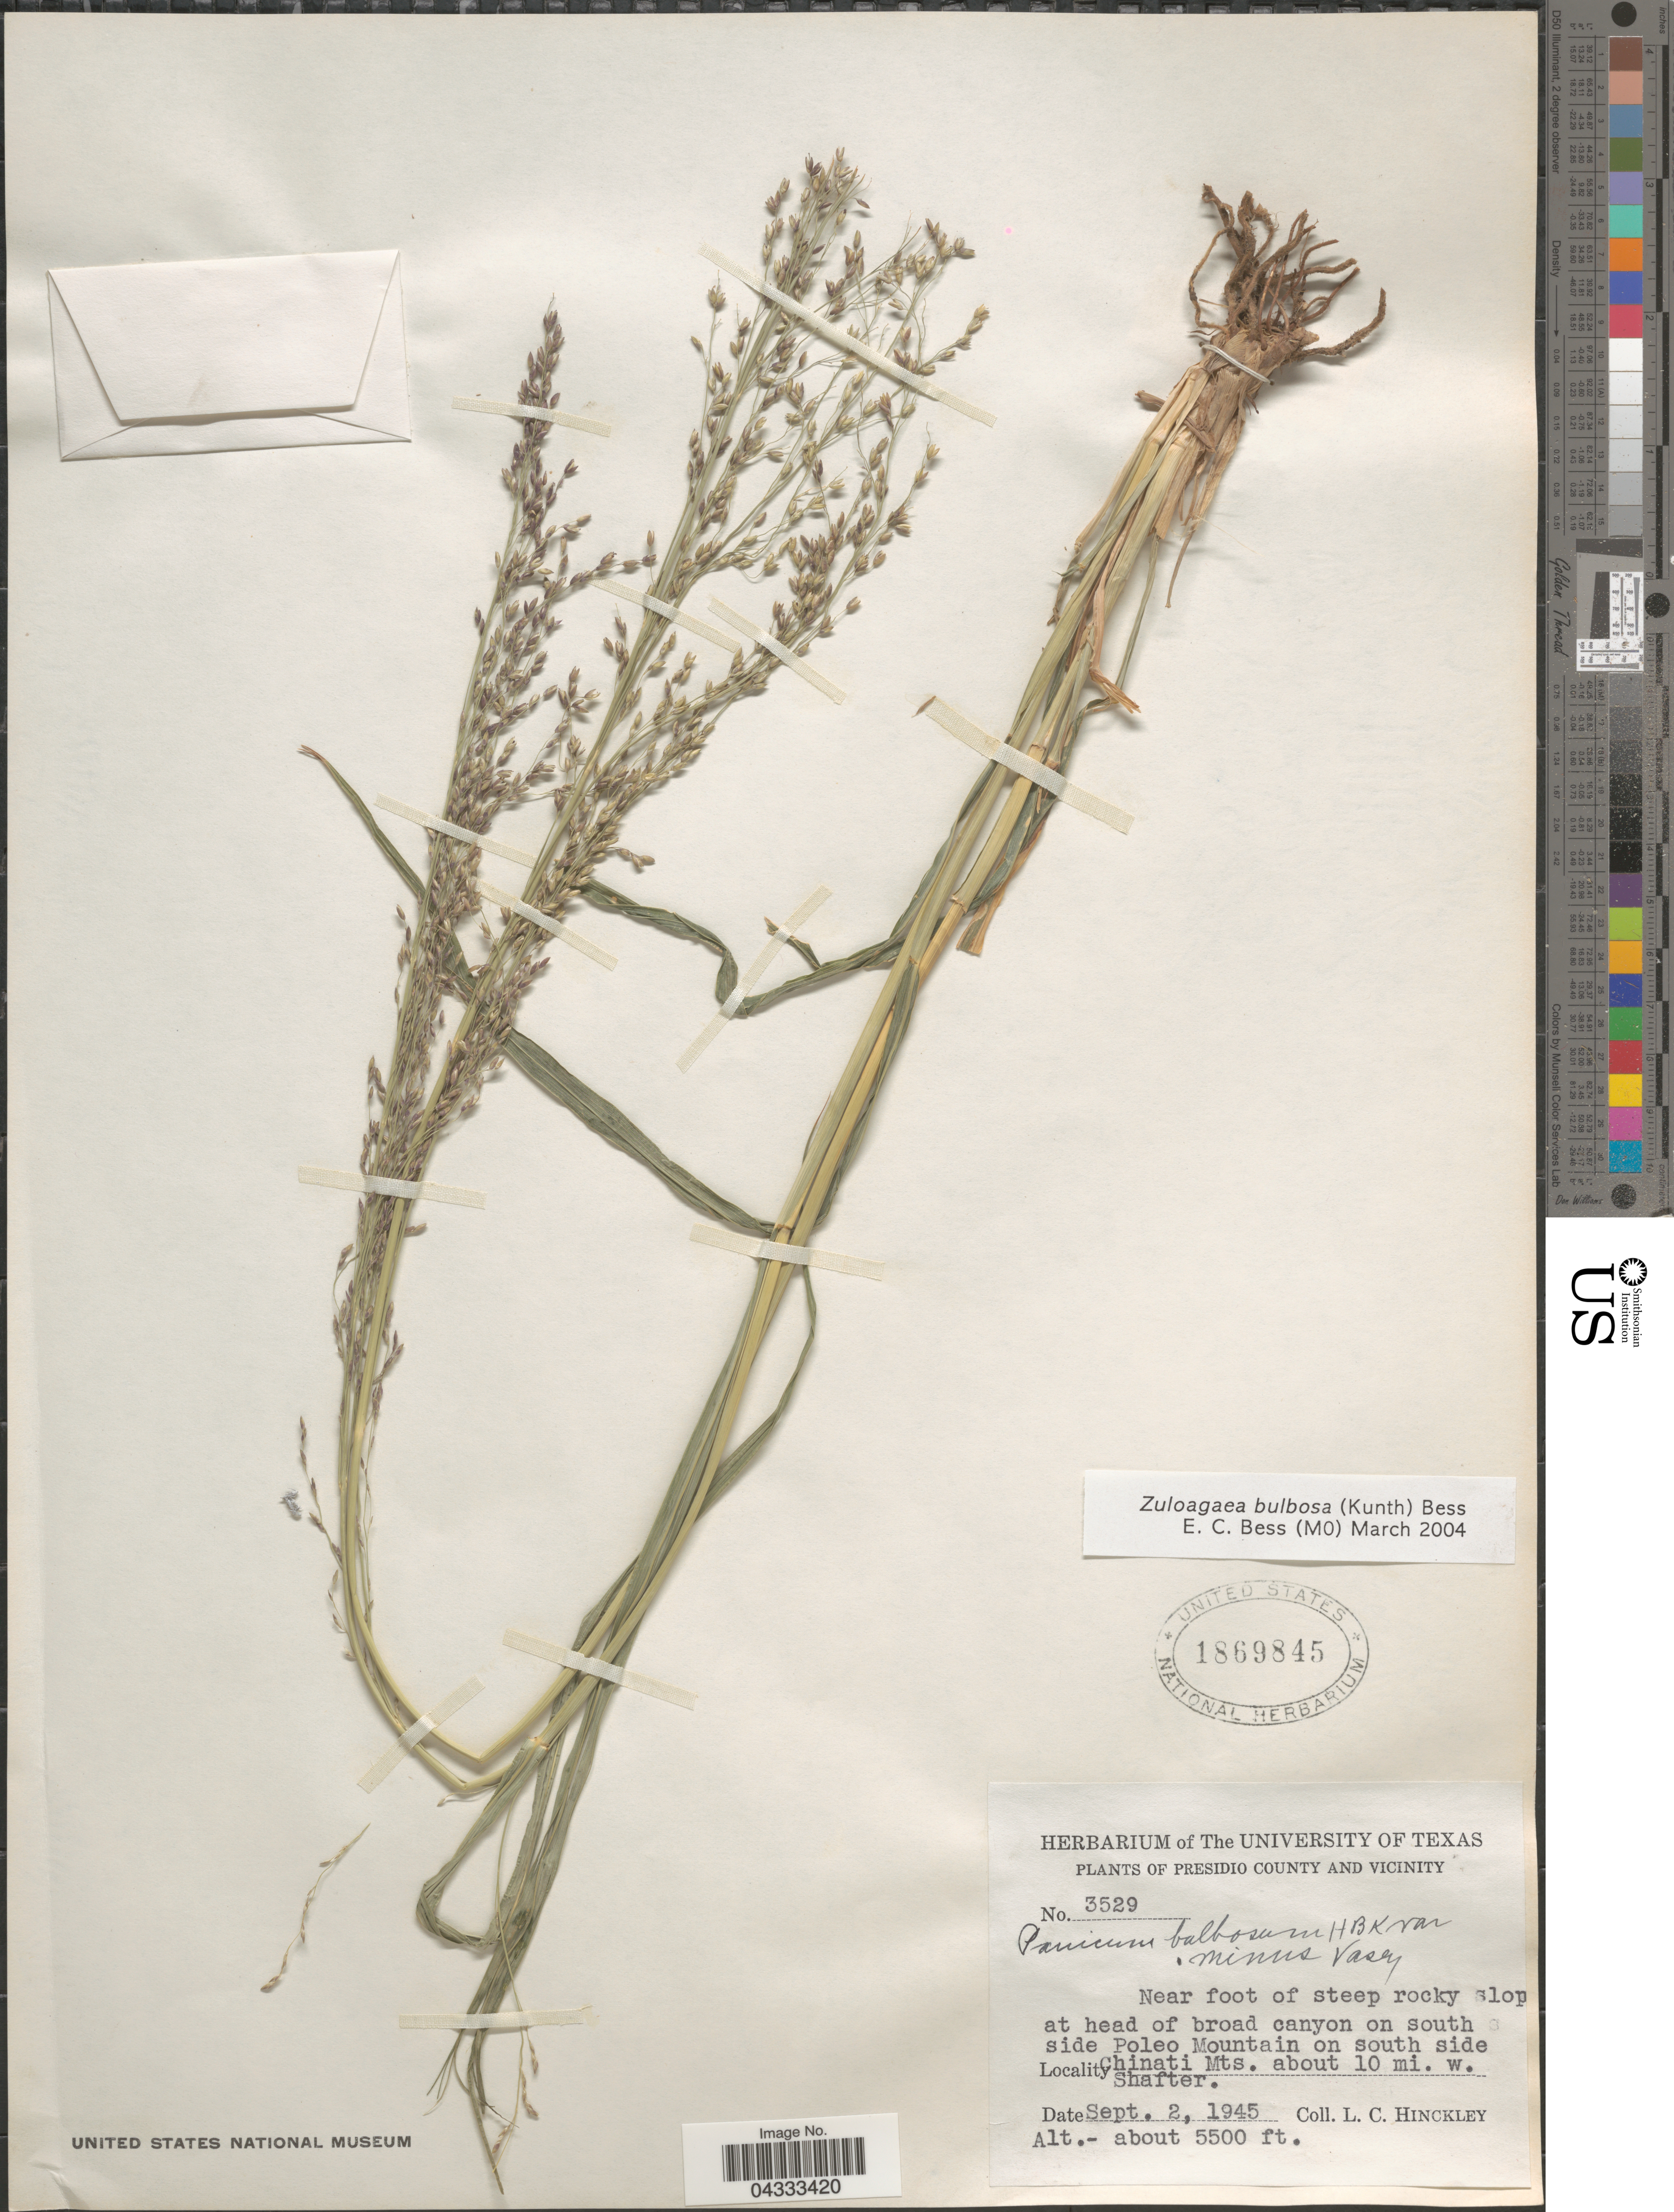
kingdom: Plantae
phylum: Tracheophyta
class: Liliopsida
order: Poales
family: Poaceae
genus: Zuloagaea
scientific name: Zuloagaea bulbosa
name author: (Kunth) E. Bess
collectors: L. Hinckley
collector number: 3529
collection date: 1945-09-02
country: United States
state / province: Texas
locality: Presidio County and Vicinity. Near foot of steep rocky slope at head of broad canyon on south side Poleo Mountain on south side Chinati Mts. about 10 mi. w. Shafter.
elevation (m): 1676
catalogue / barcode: US 1869845